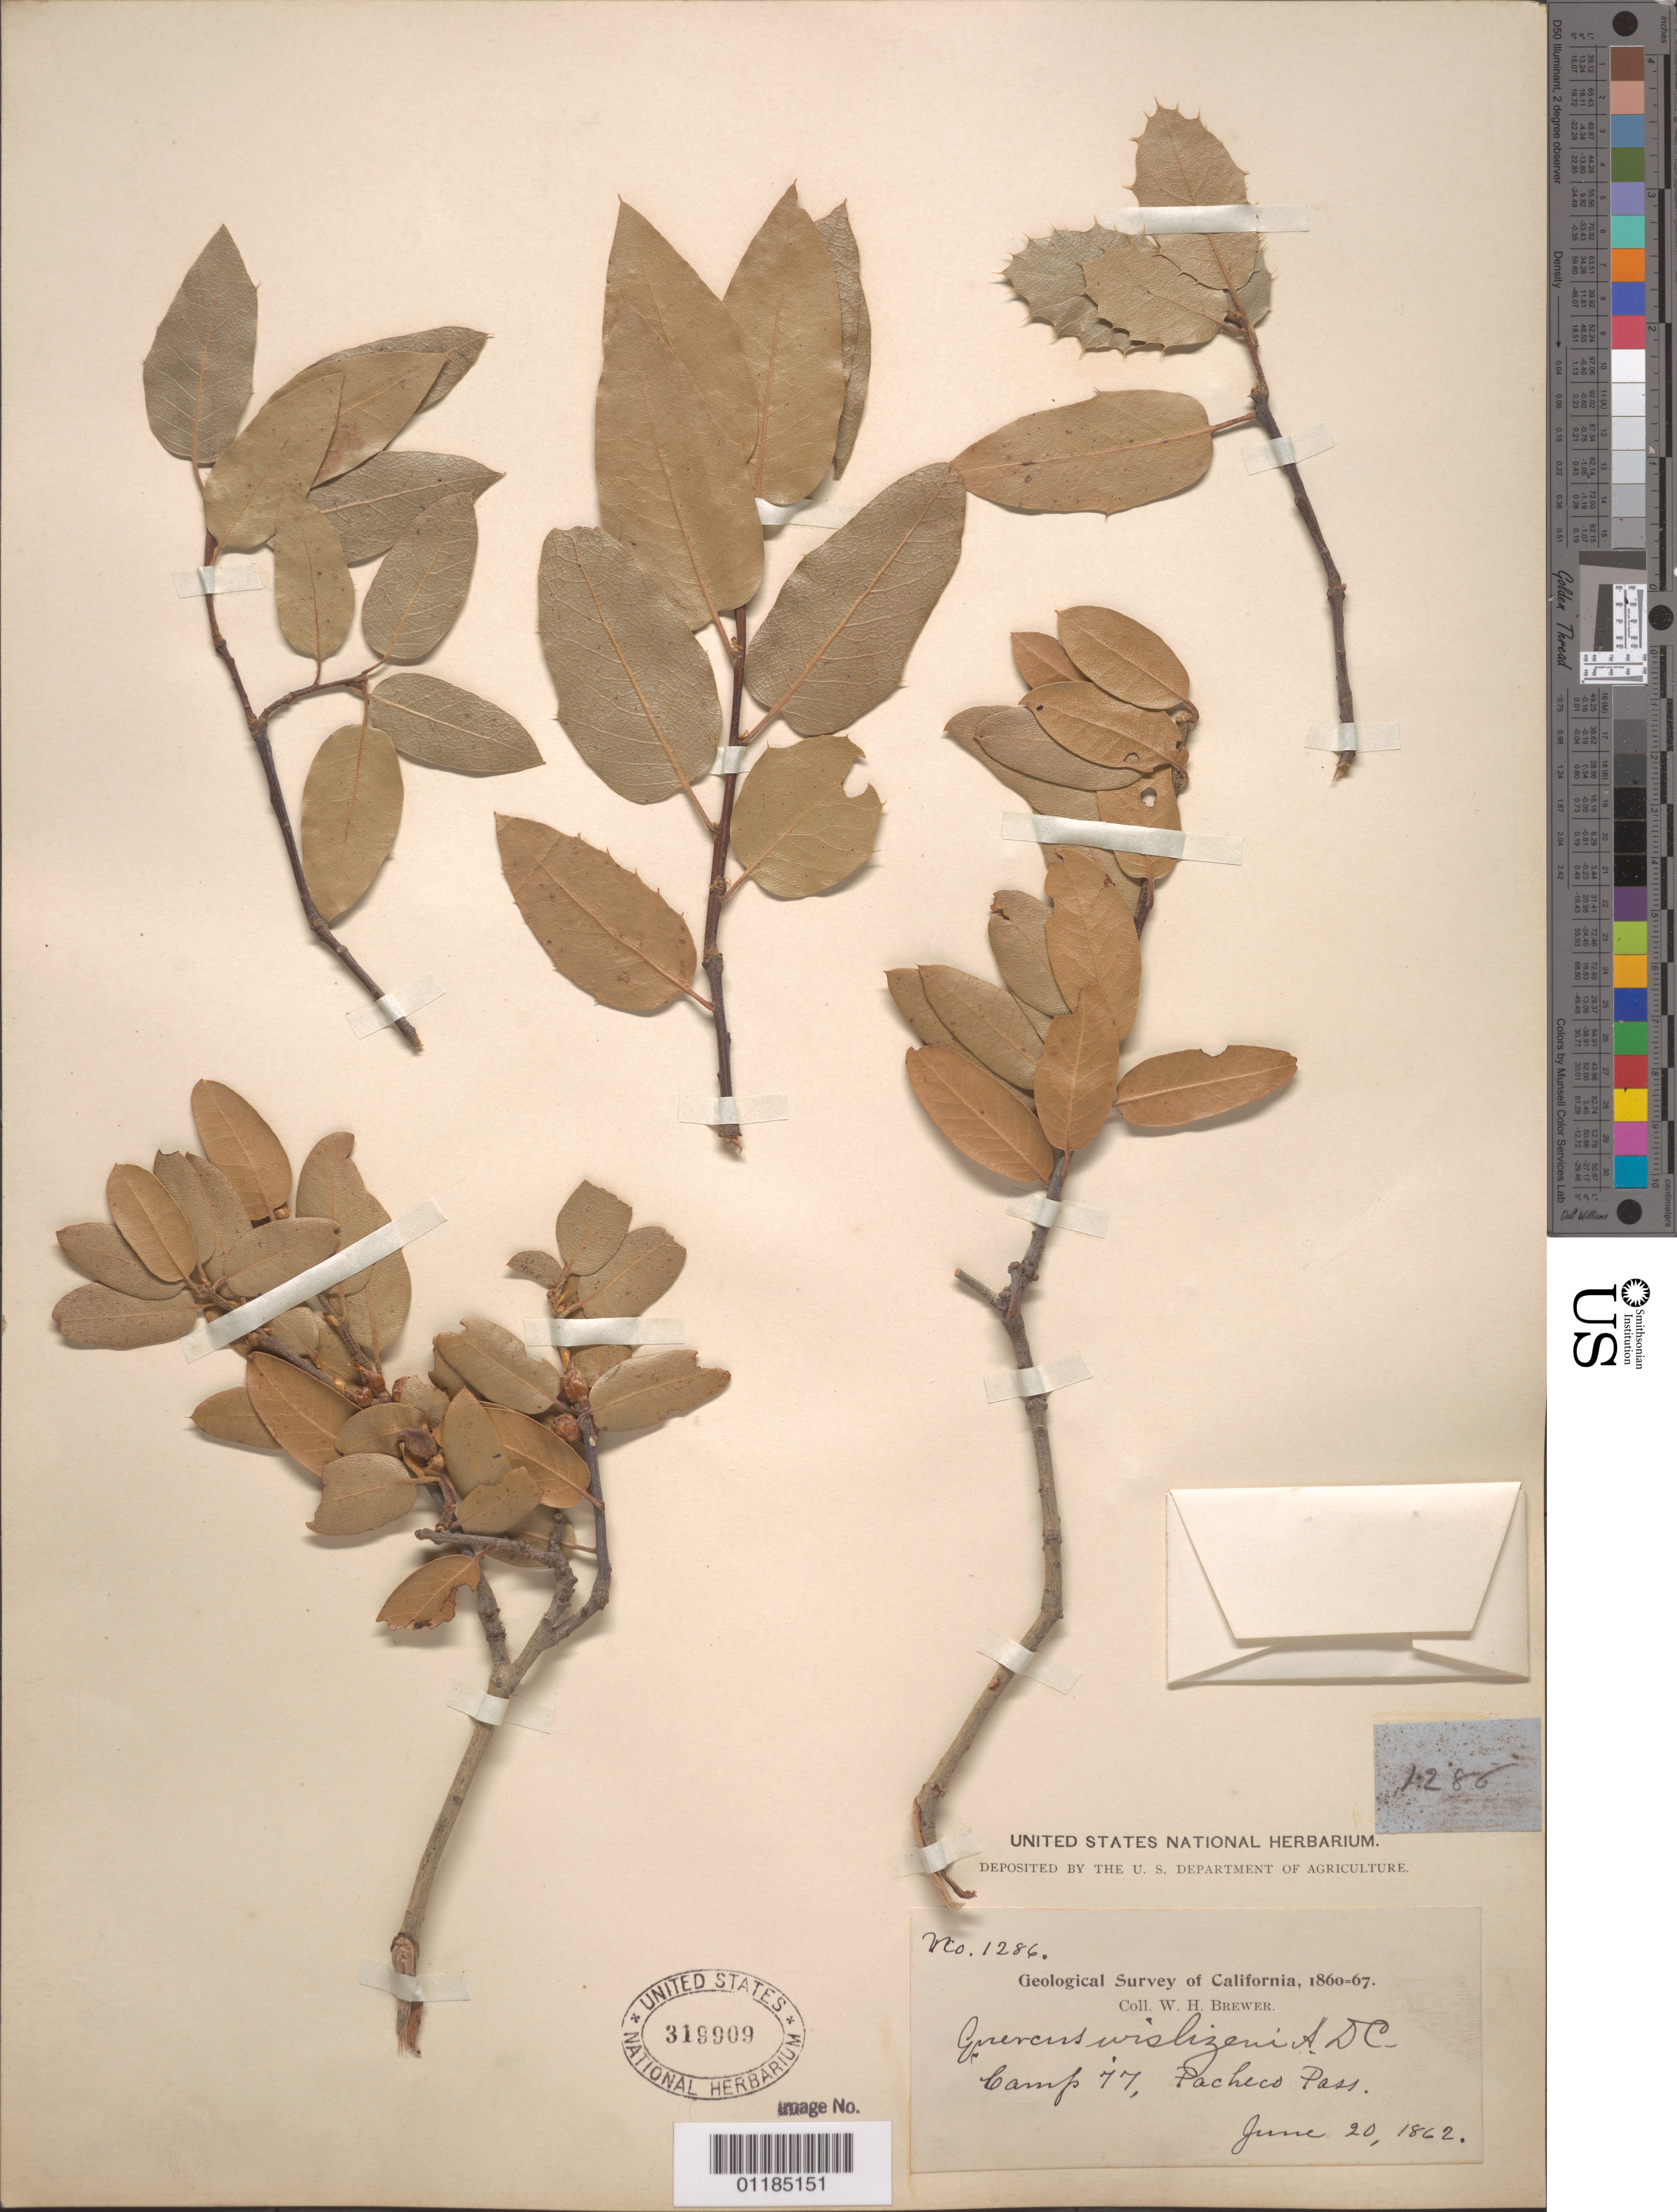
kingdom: Plantae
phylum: Tracheophyta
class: Magnoliopsida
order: Fagales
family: Fagaceae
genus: Quercus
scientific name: Quercus wislizeni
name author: A. DC.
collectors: W. H. Brewer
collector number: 1286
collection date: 1862-06-20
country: United States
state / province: California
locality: Camp 77, Pacheco Pass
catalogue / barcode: US 319909